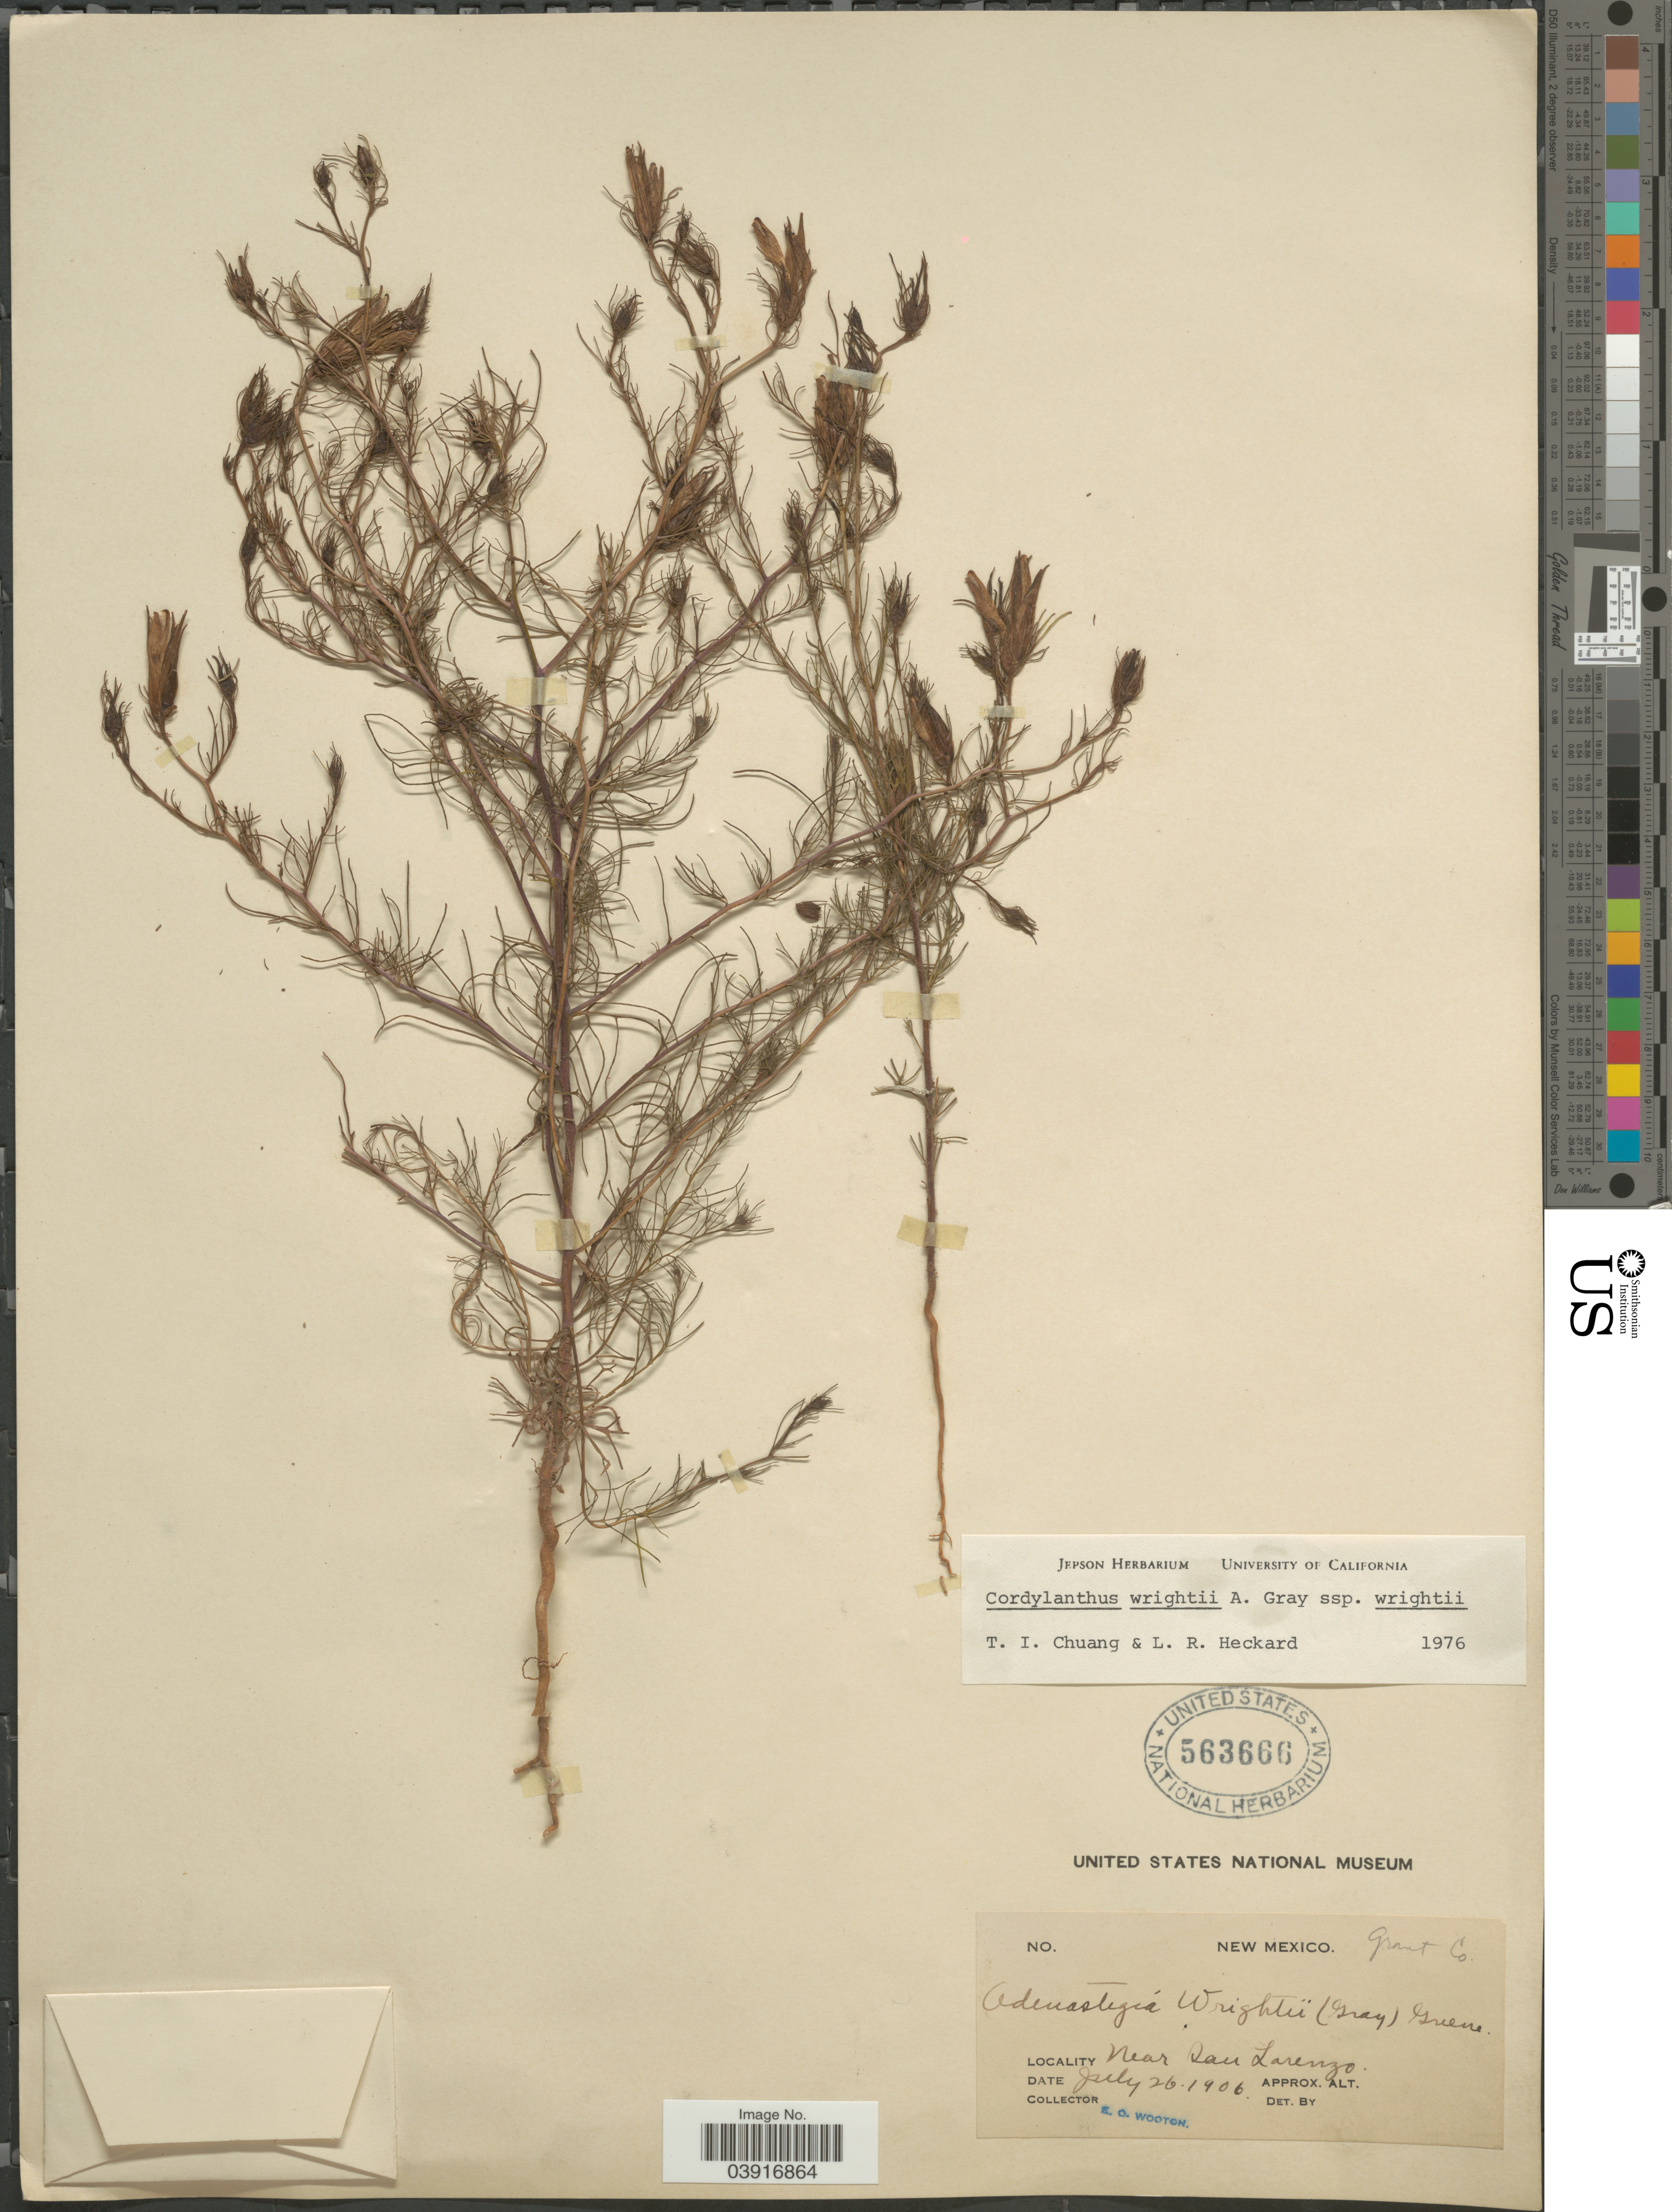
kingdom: Plantae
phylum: Tracheophyta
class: Magnoliopsida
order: Lamiales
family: Orobanchaceae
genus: Cordylanthus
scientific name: Cordylanthus wrightii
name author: A. Gray in Emory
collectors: E. O. Wooton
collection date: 1906-07-26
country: United States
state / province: New Mexico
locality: Grant Co. Near San Lorenzo.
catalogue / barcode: US 563666